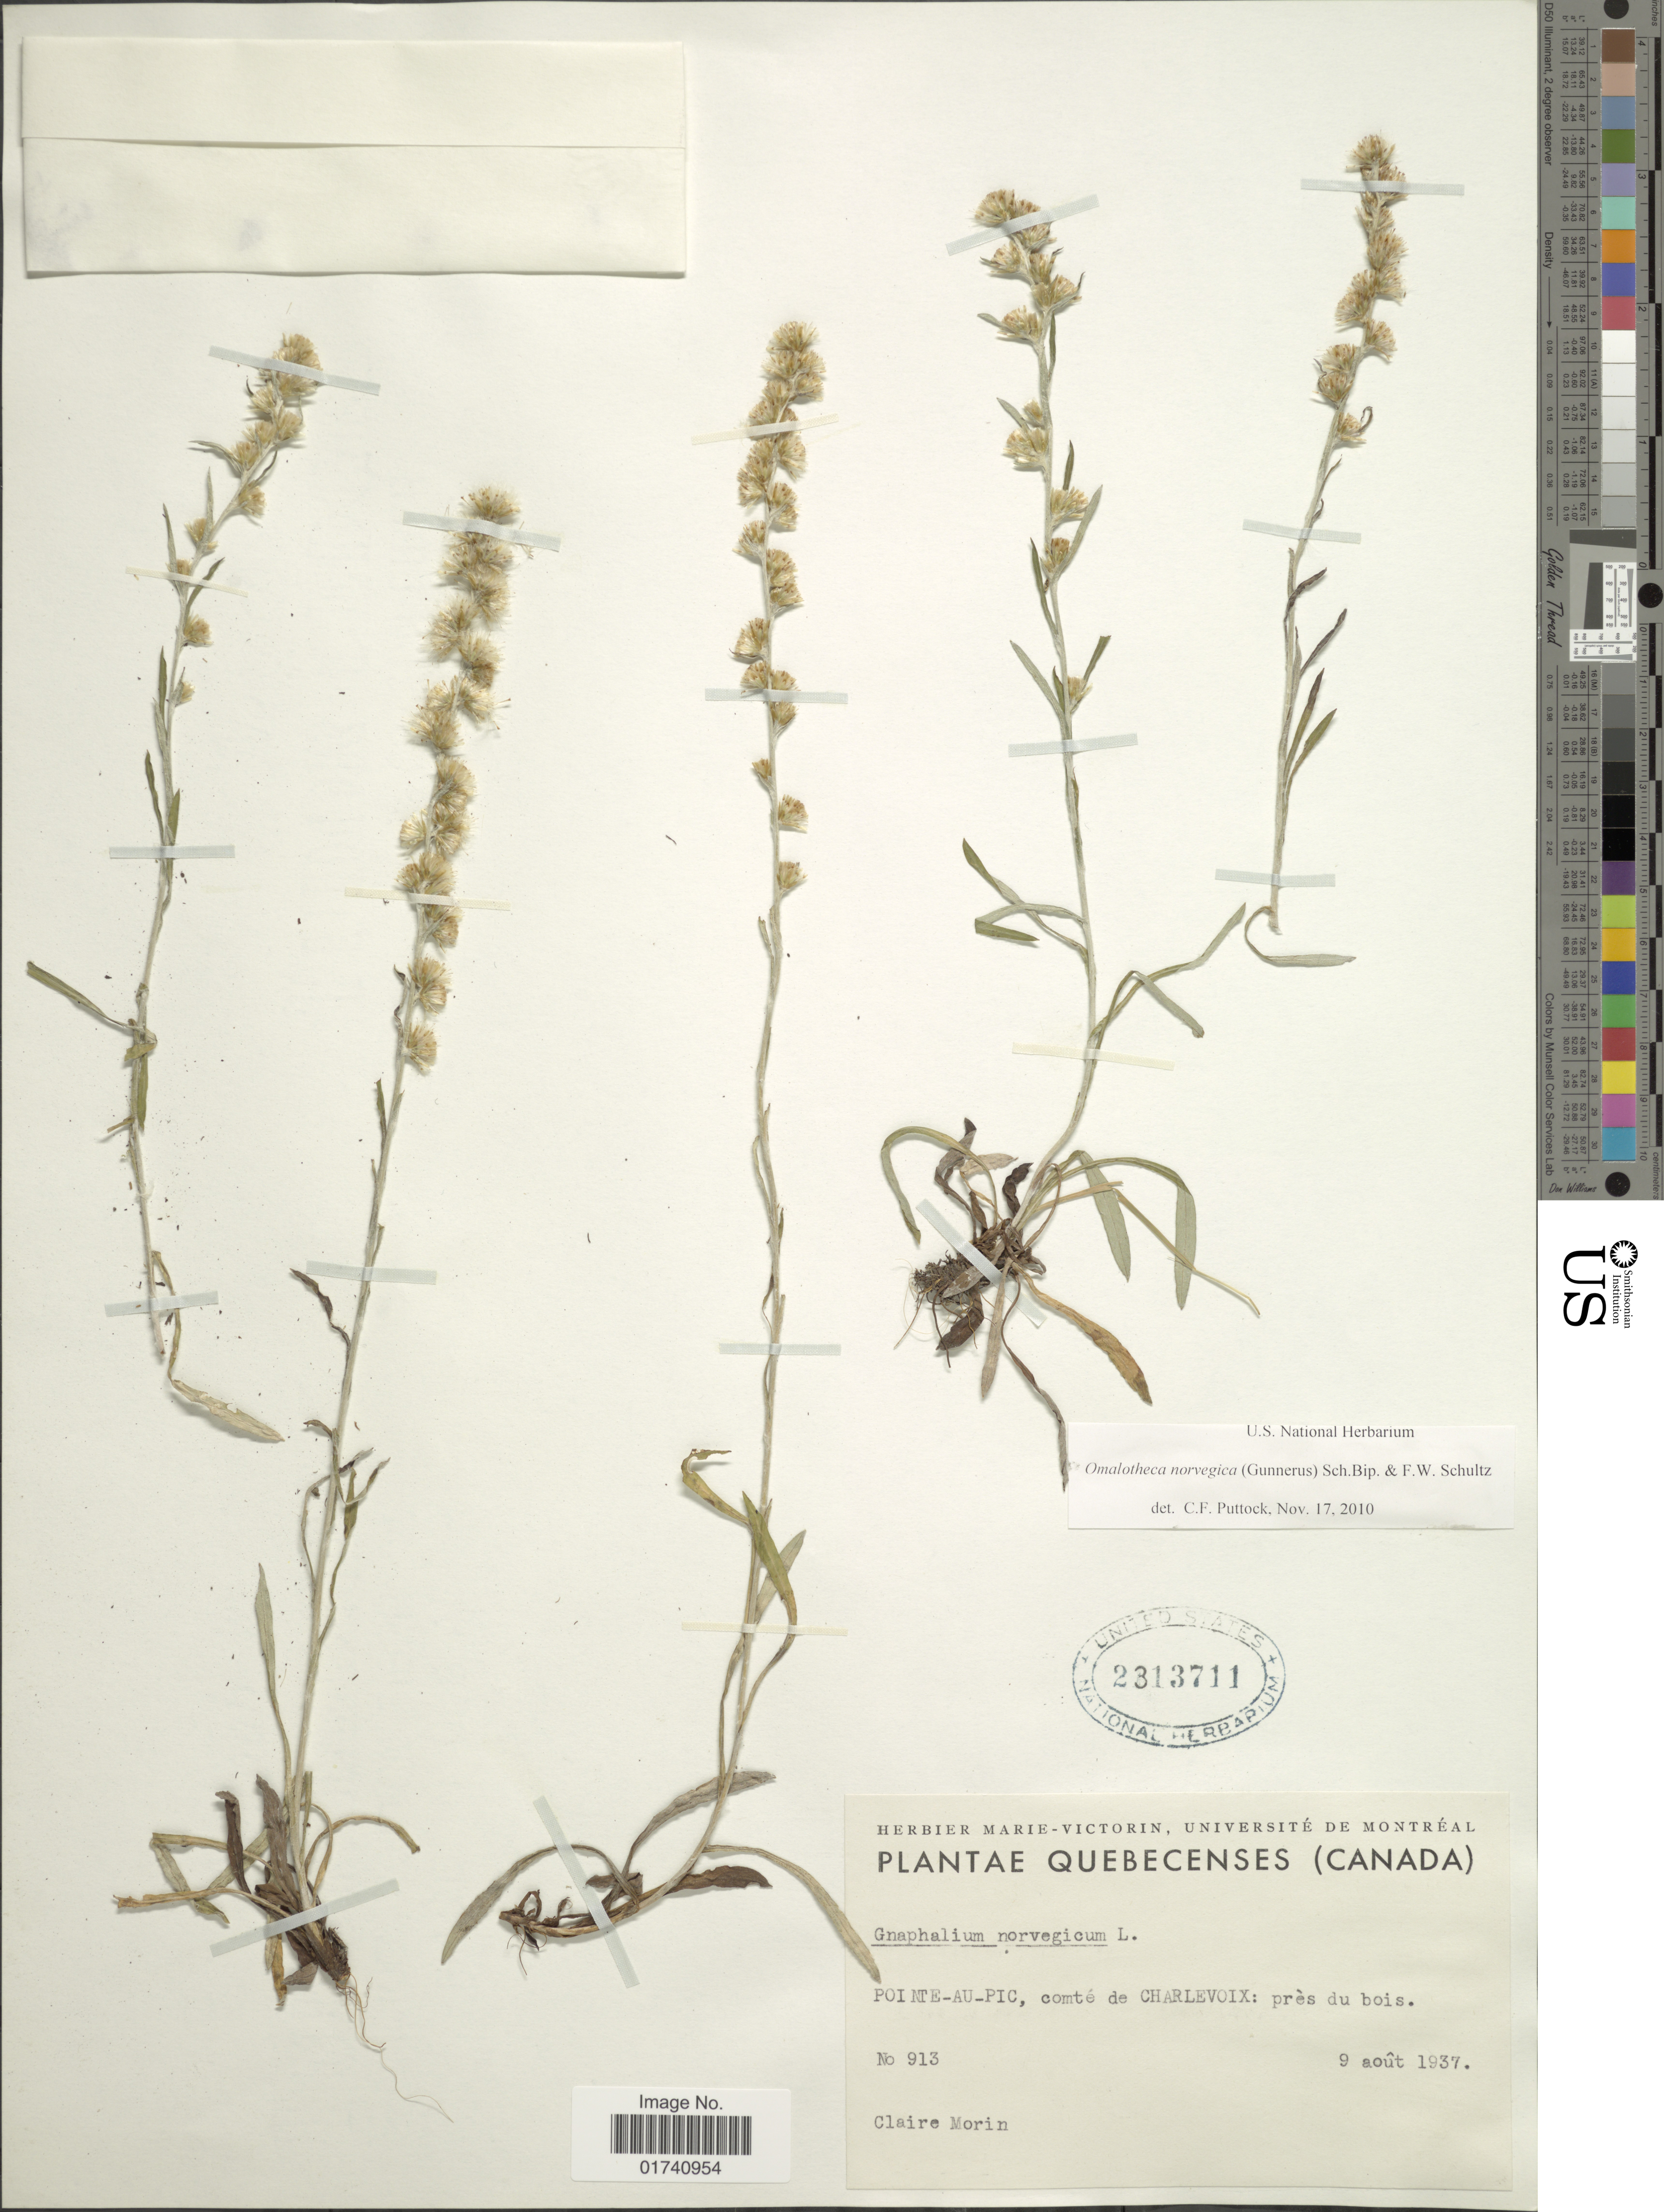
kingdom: Plantae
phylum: Tracheophyta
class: Magnoliopsida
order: Asterales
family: Asteraceae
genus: Omalotheca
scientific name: Omalotheca norvegica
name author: (Gunnerus) Sch. Bip. & F.W. Schultz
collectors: C. Morin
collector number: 913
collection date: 1937-08-09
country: Canada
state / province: Quebec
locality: Quebenceses. Pointe-Au-Pic, comte de Charlevoix: pres du bois.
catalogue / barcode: US 2313711